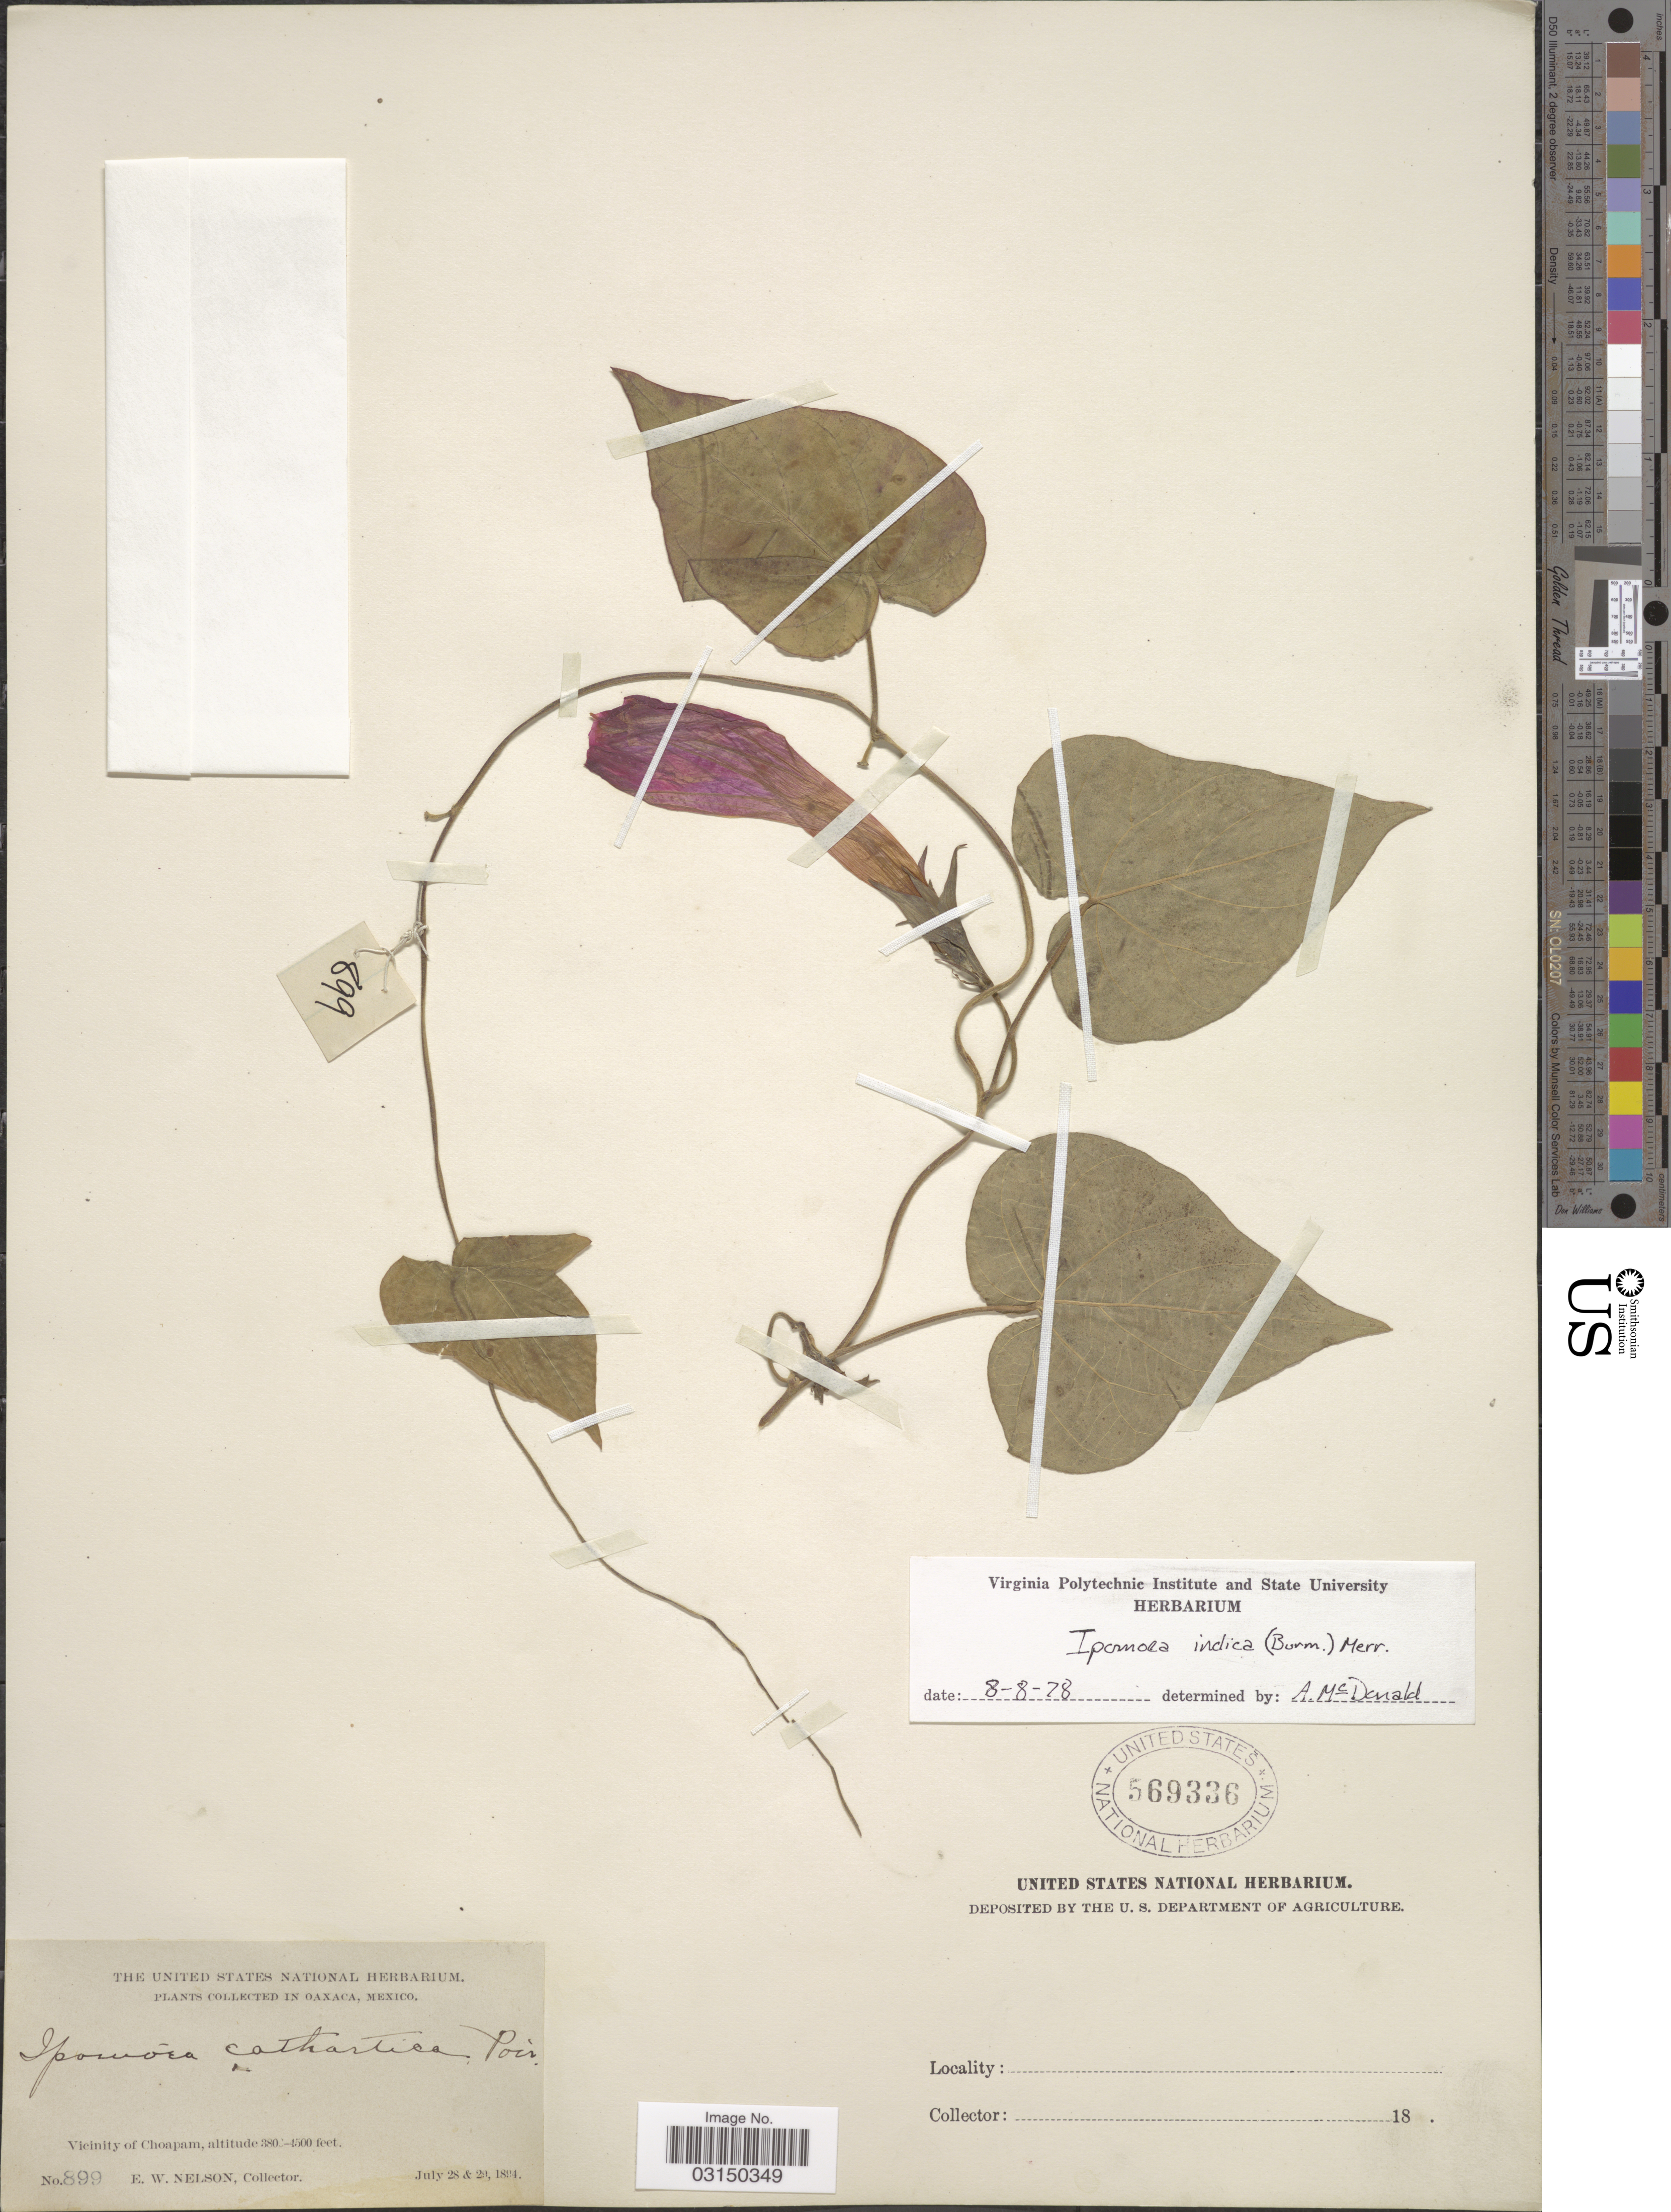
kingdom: Plantae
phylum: Tracheophyta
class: Magnoliopsida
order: Solanales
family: Convolvulaceae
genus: Ipomoea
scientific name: Ipomoea indica (Burm.) Merr. var. indica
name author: (Burm.) Merr.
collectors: E. W. Nelson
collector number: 899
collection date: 1894-07-28/1894-07-29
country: Mexico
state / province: Oaxaca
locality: Vicinity of Choapam.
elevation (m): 1158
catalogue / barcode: US 569336